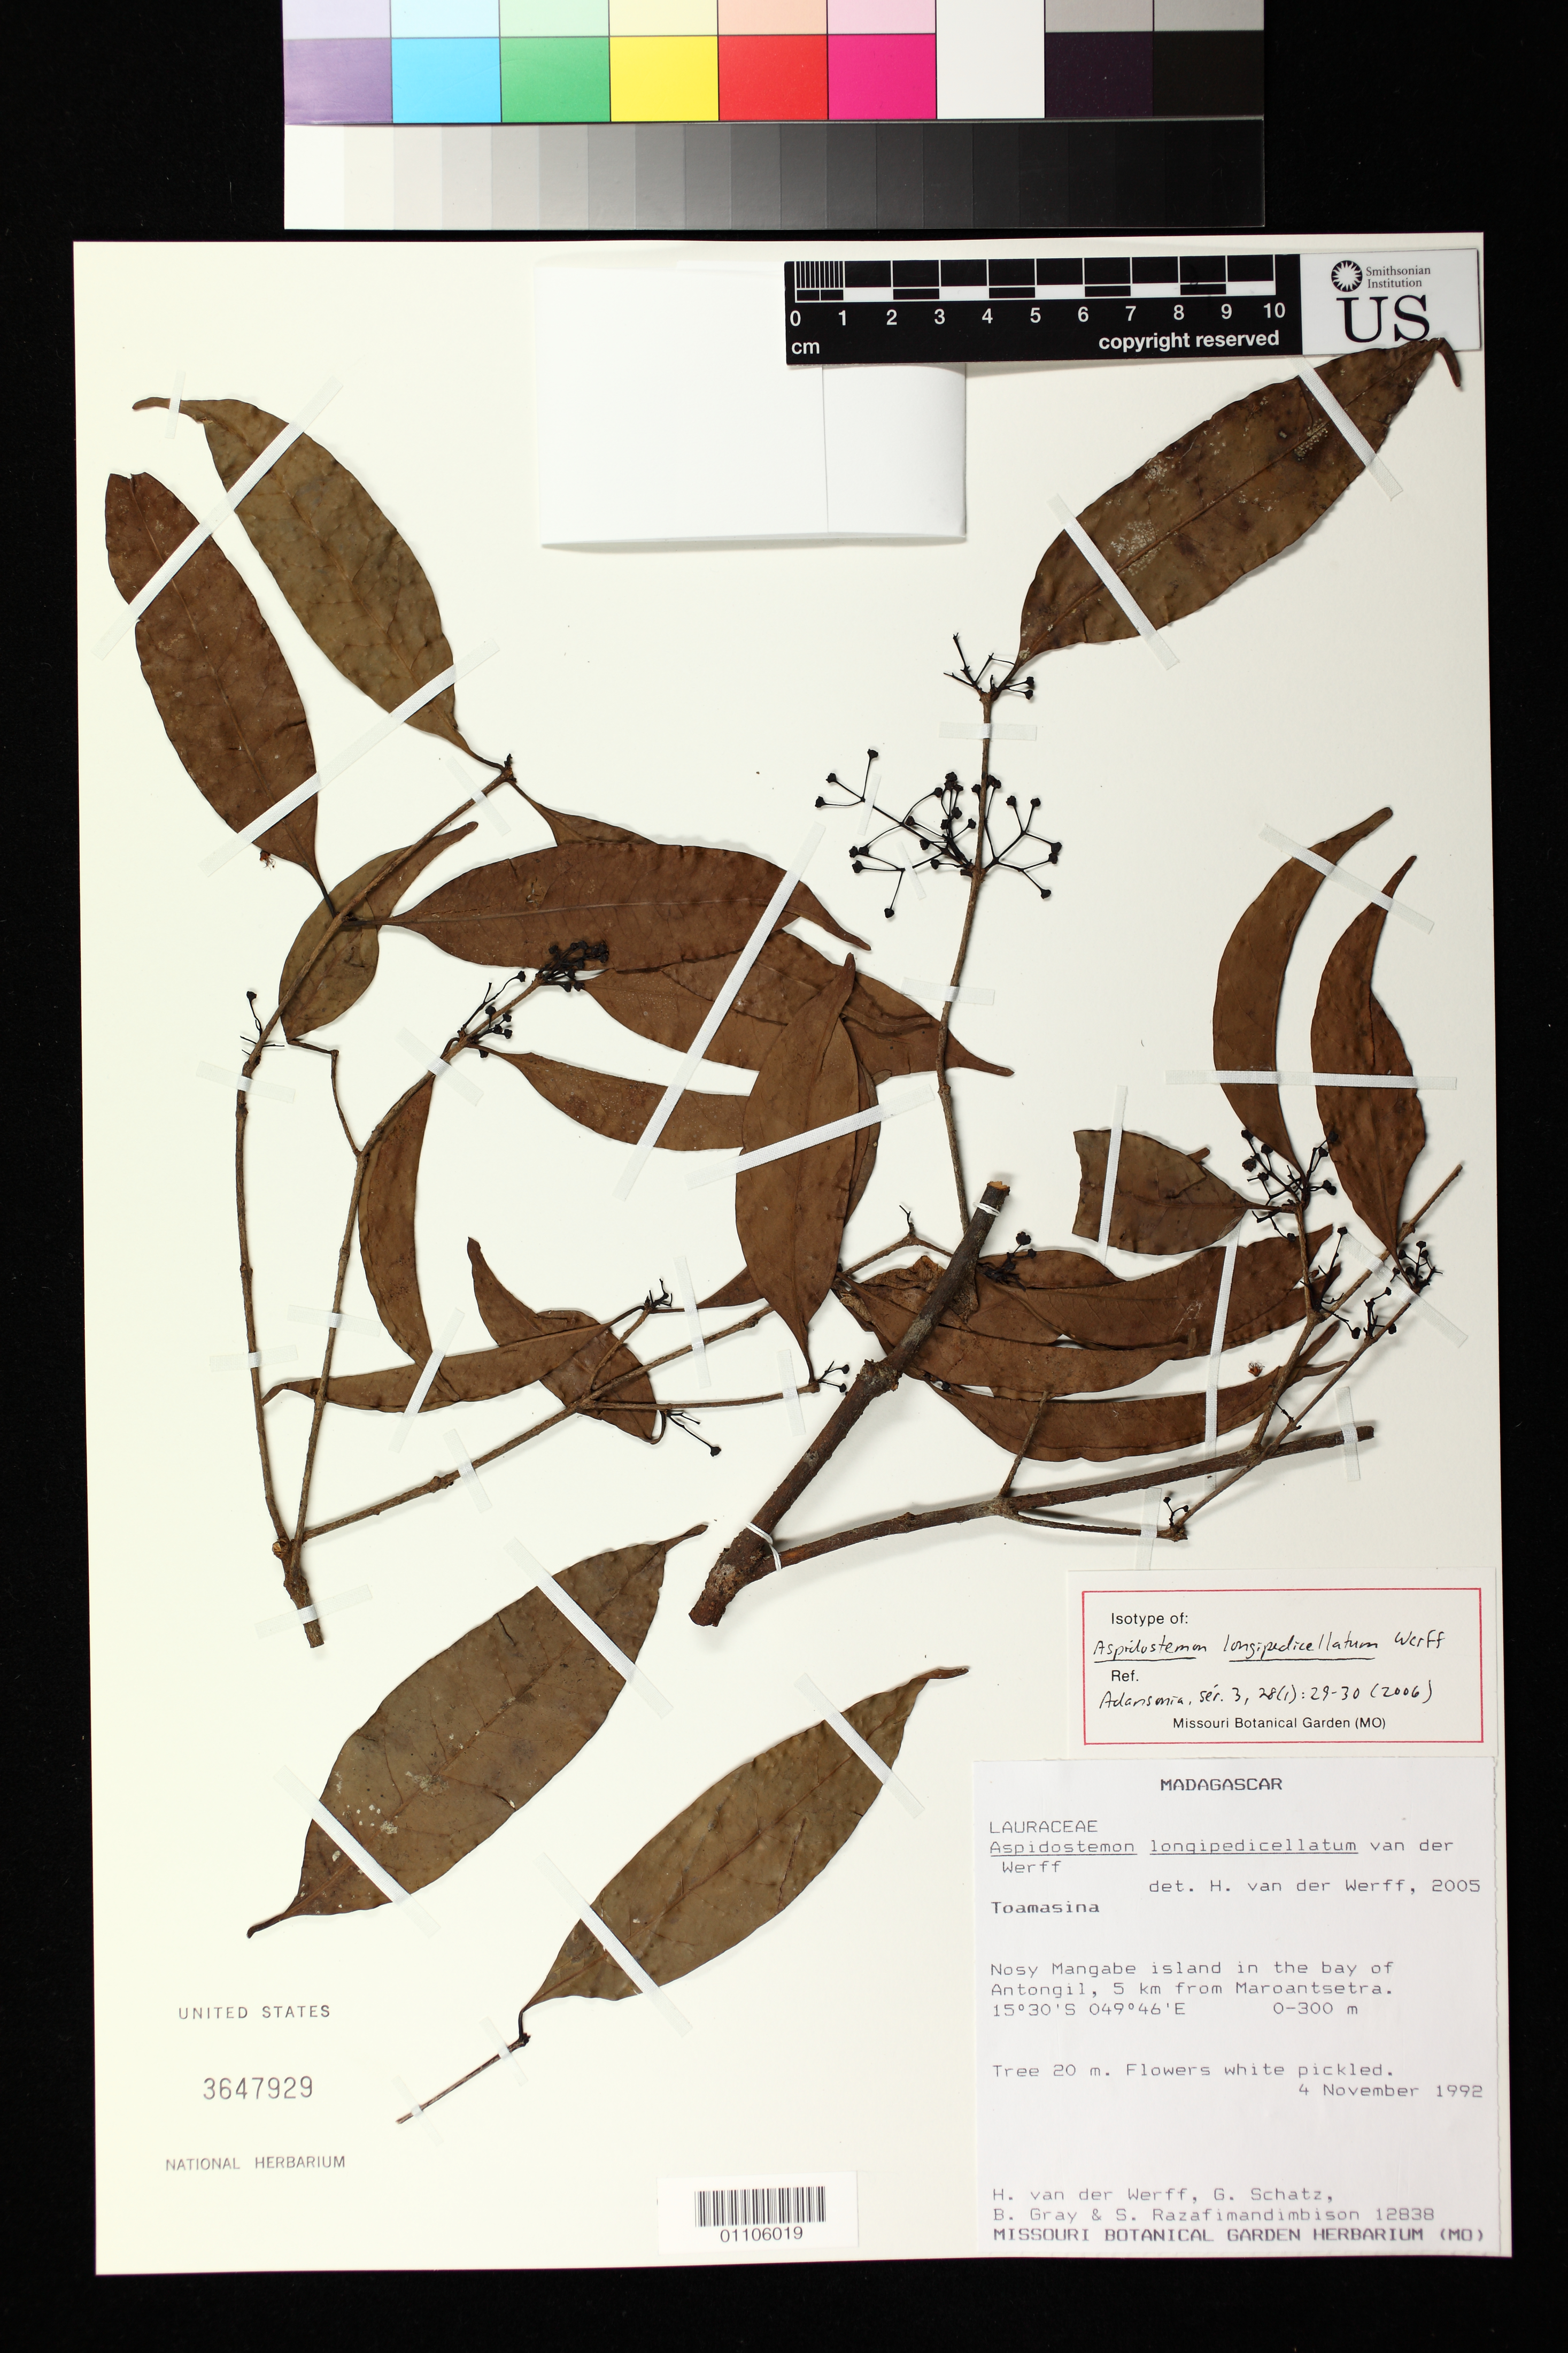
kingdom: Plantae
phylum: Tracheophyta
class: Magnoliopsida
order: Laurales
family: Lauraceae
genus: Aspidostemon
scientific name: Aspidostemon longipedicellatum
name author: van der Werff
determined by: van der Werff, H., (MO), Missouri Botanical Garden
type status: Isotype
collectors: H. van der Werff, G. Schatz, B. Gray & S. Razafimandimbison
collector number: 12838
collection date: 1992-11-04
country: Madagascar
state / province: Analanjirofo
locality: Nosy Mangabe island in the bay of Antongil, 5 km from Maroantsetra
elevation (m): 0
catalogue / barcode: US 3647929